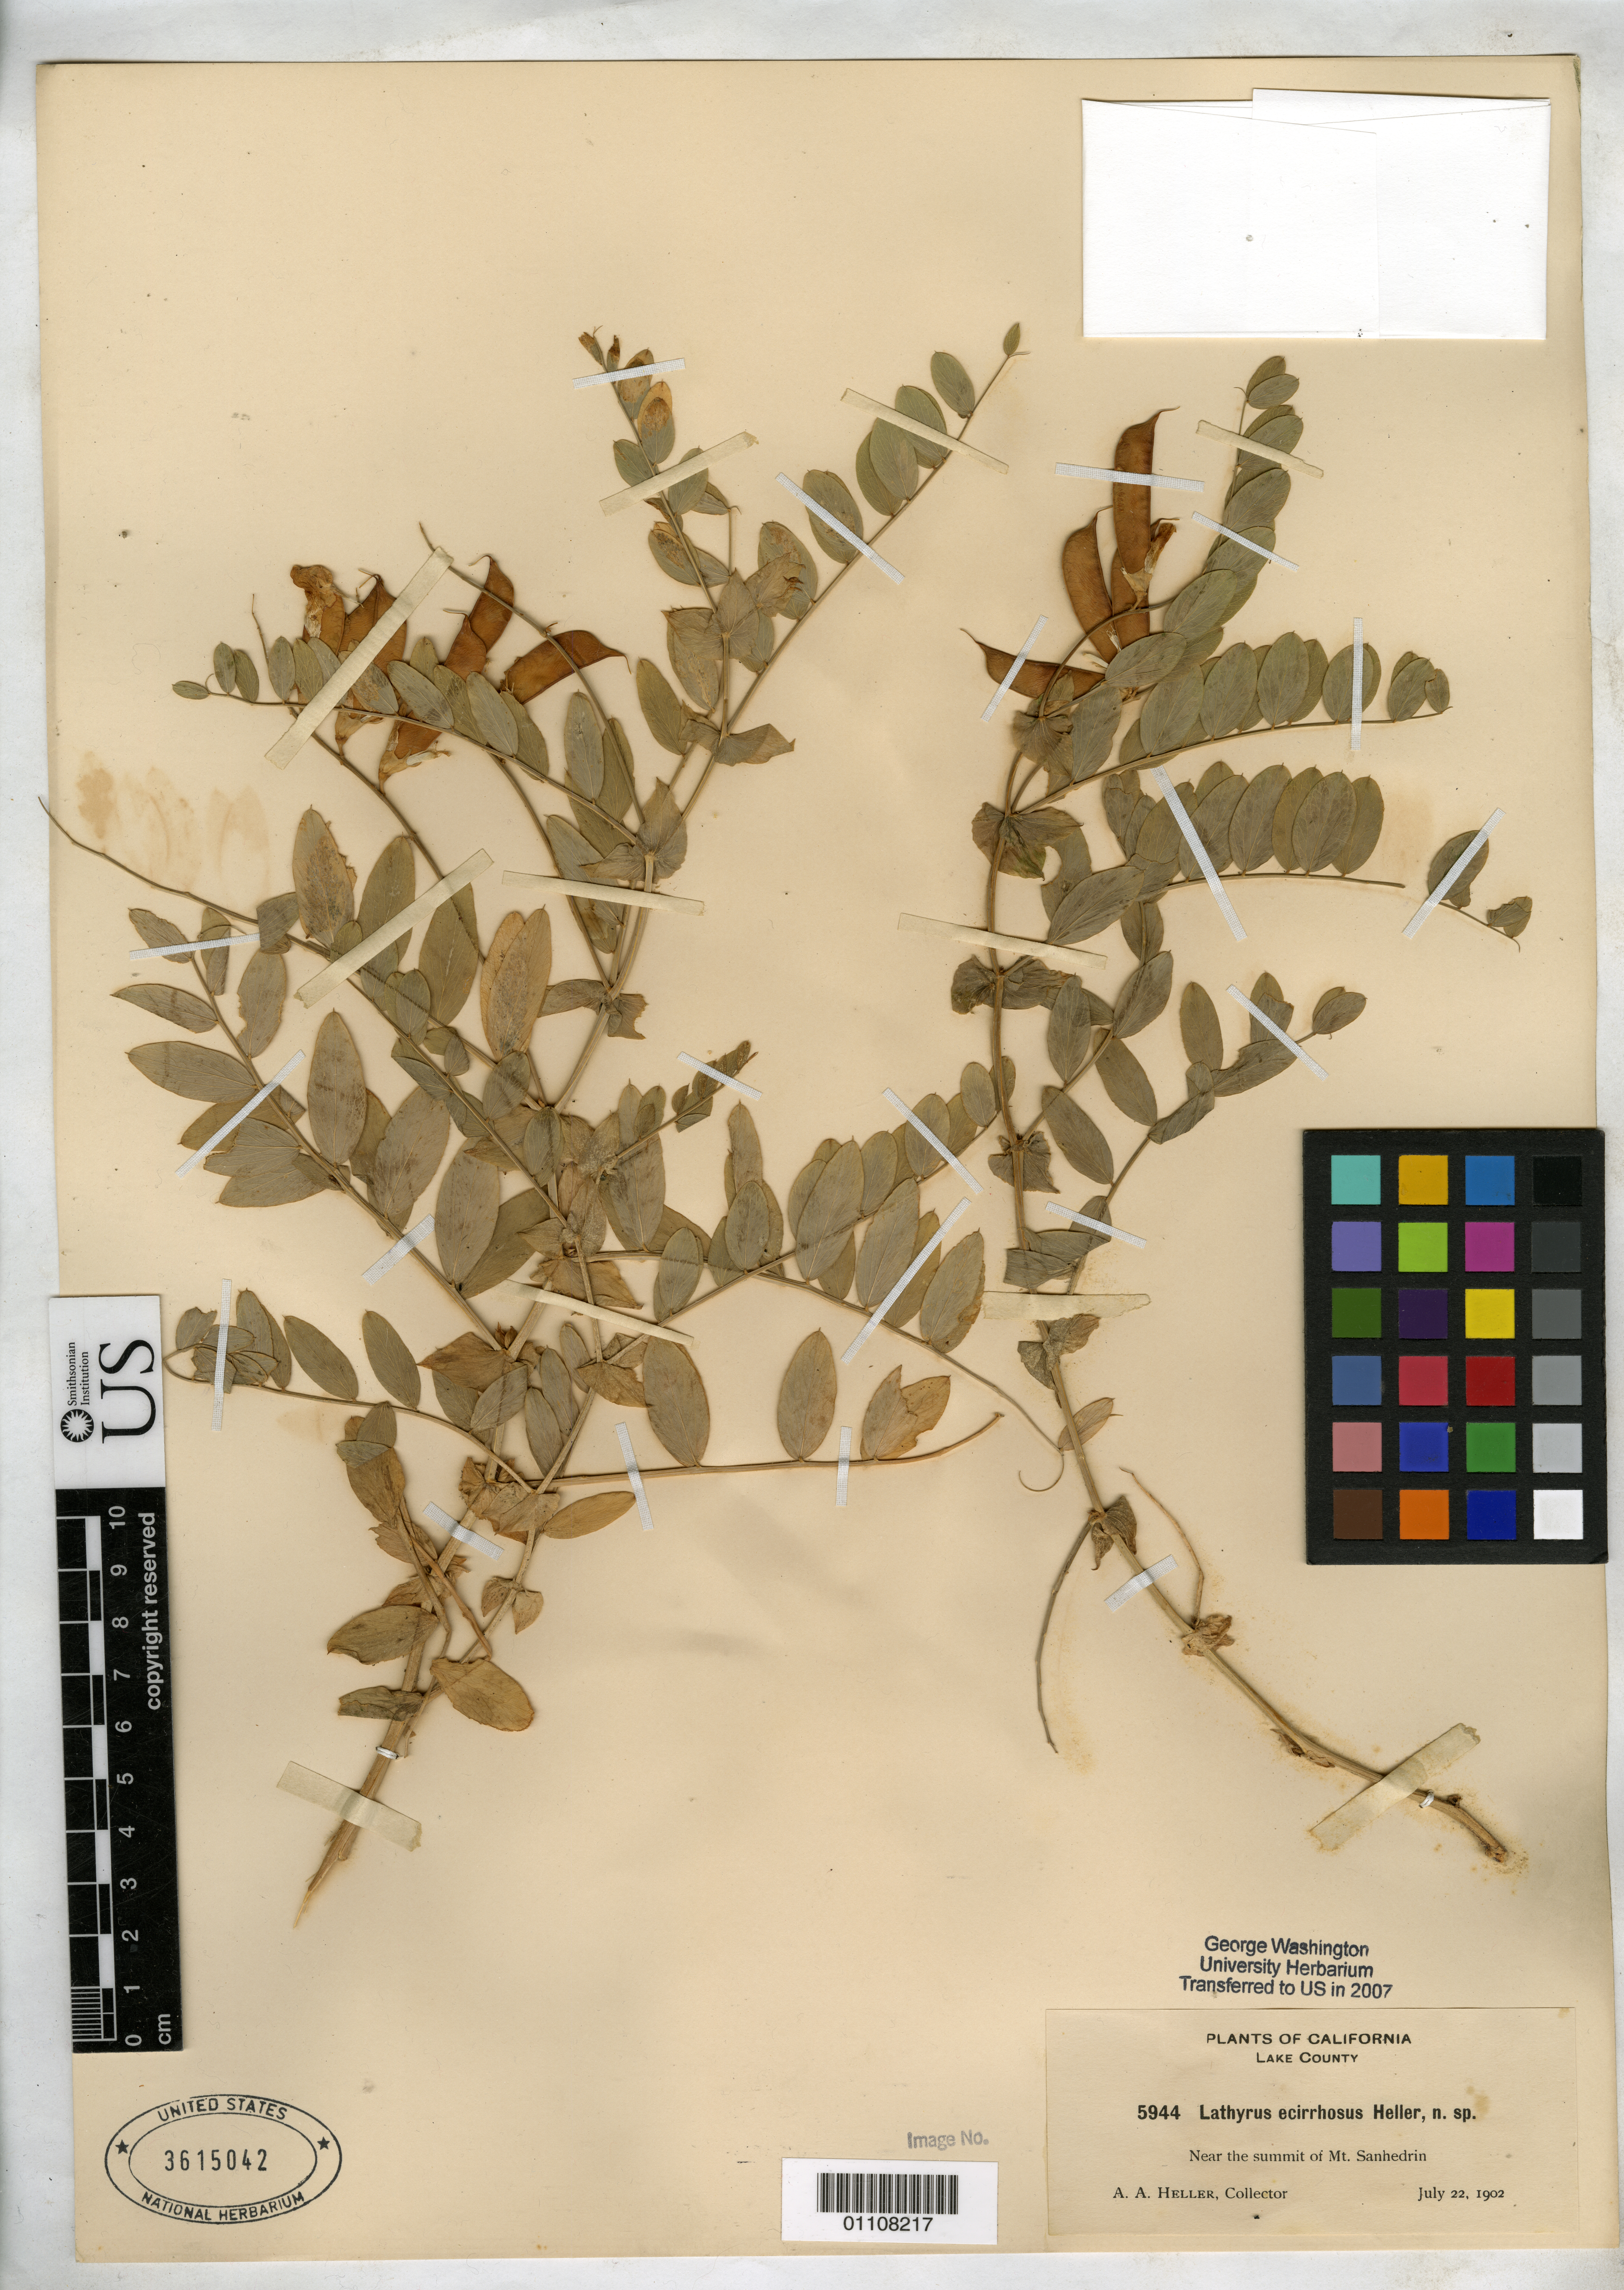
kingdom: Plantae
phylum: Tracheophyta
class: Magnoliopsida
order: Fabales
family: Fabaceae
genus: Lathyrus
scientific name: Lathyrus ecirrhosus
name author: A. Heller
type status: Isotype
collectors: A. A. Heller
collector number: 5944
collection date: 1902-07-22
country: United States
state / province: California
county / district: Lake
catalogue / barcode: US 3615042